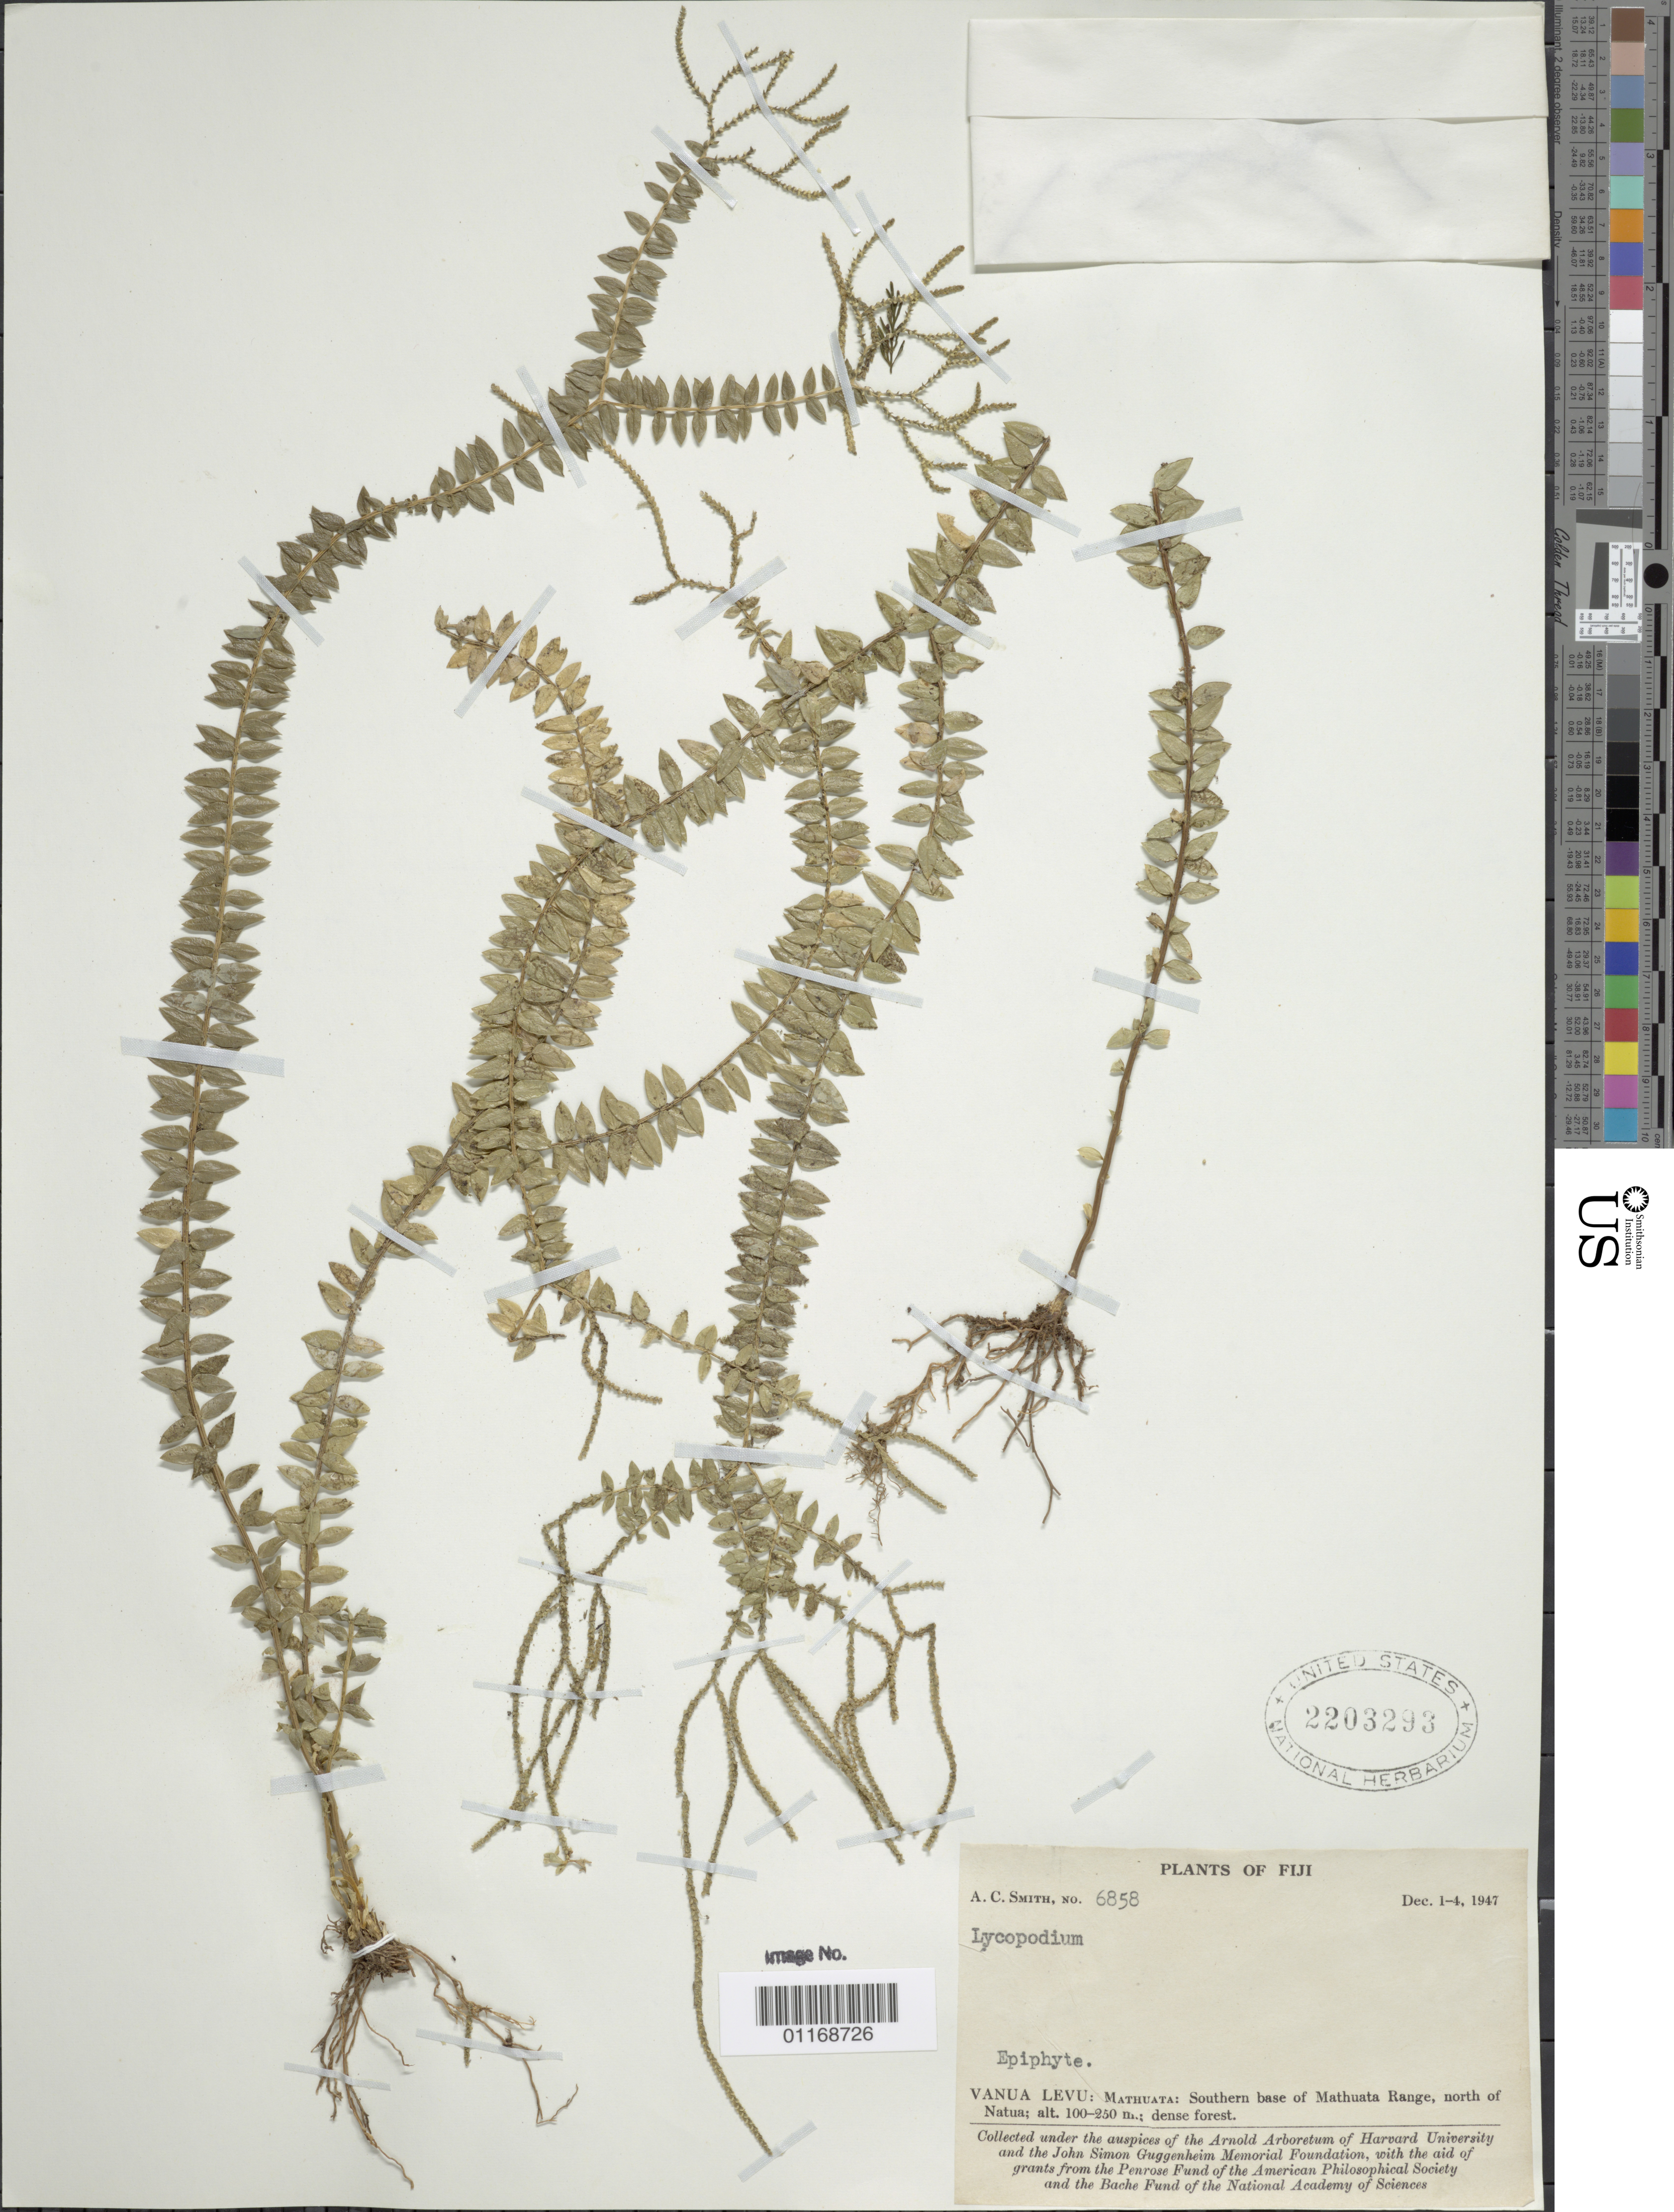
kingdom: Plantae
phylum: Tracheophyta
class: Lycopodiopsida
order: Lycopodiales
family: Lycopodiaceae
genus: Phlegmariurus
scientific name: Phlegmariurus australis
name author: (Willd.) A. R. Field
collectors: A. C. Smith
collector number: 6858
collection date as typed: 01 Dec 1947 to 04 Dec 1947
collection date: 1947-12-01/1947-12-04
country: Fiji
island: Vanua Levu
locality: Vanua Levu: Mathuata: Southern base of Mathuata Range, north of Natua.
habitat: Dense forest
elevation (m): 100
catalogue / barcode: US 2203293